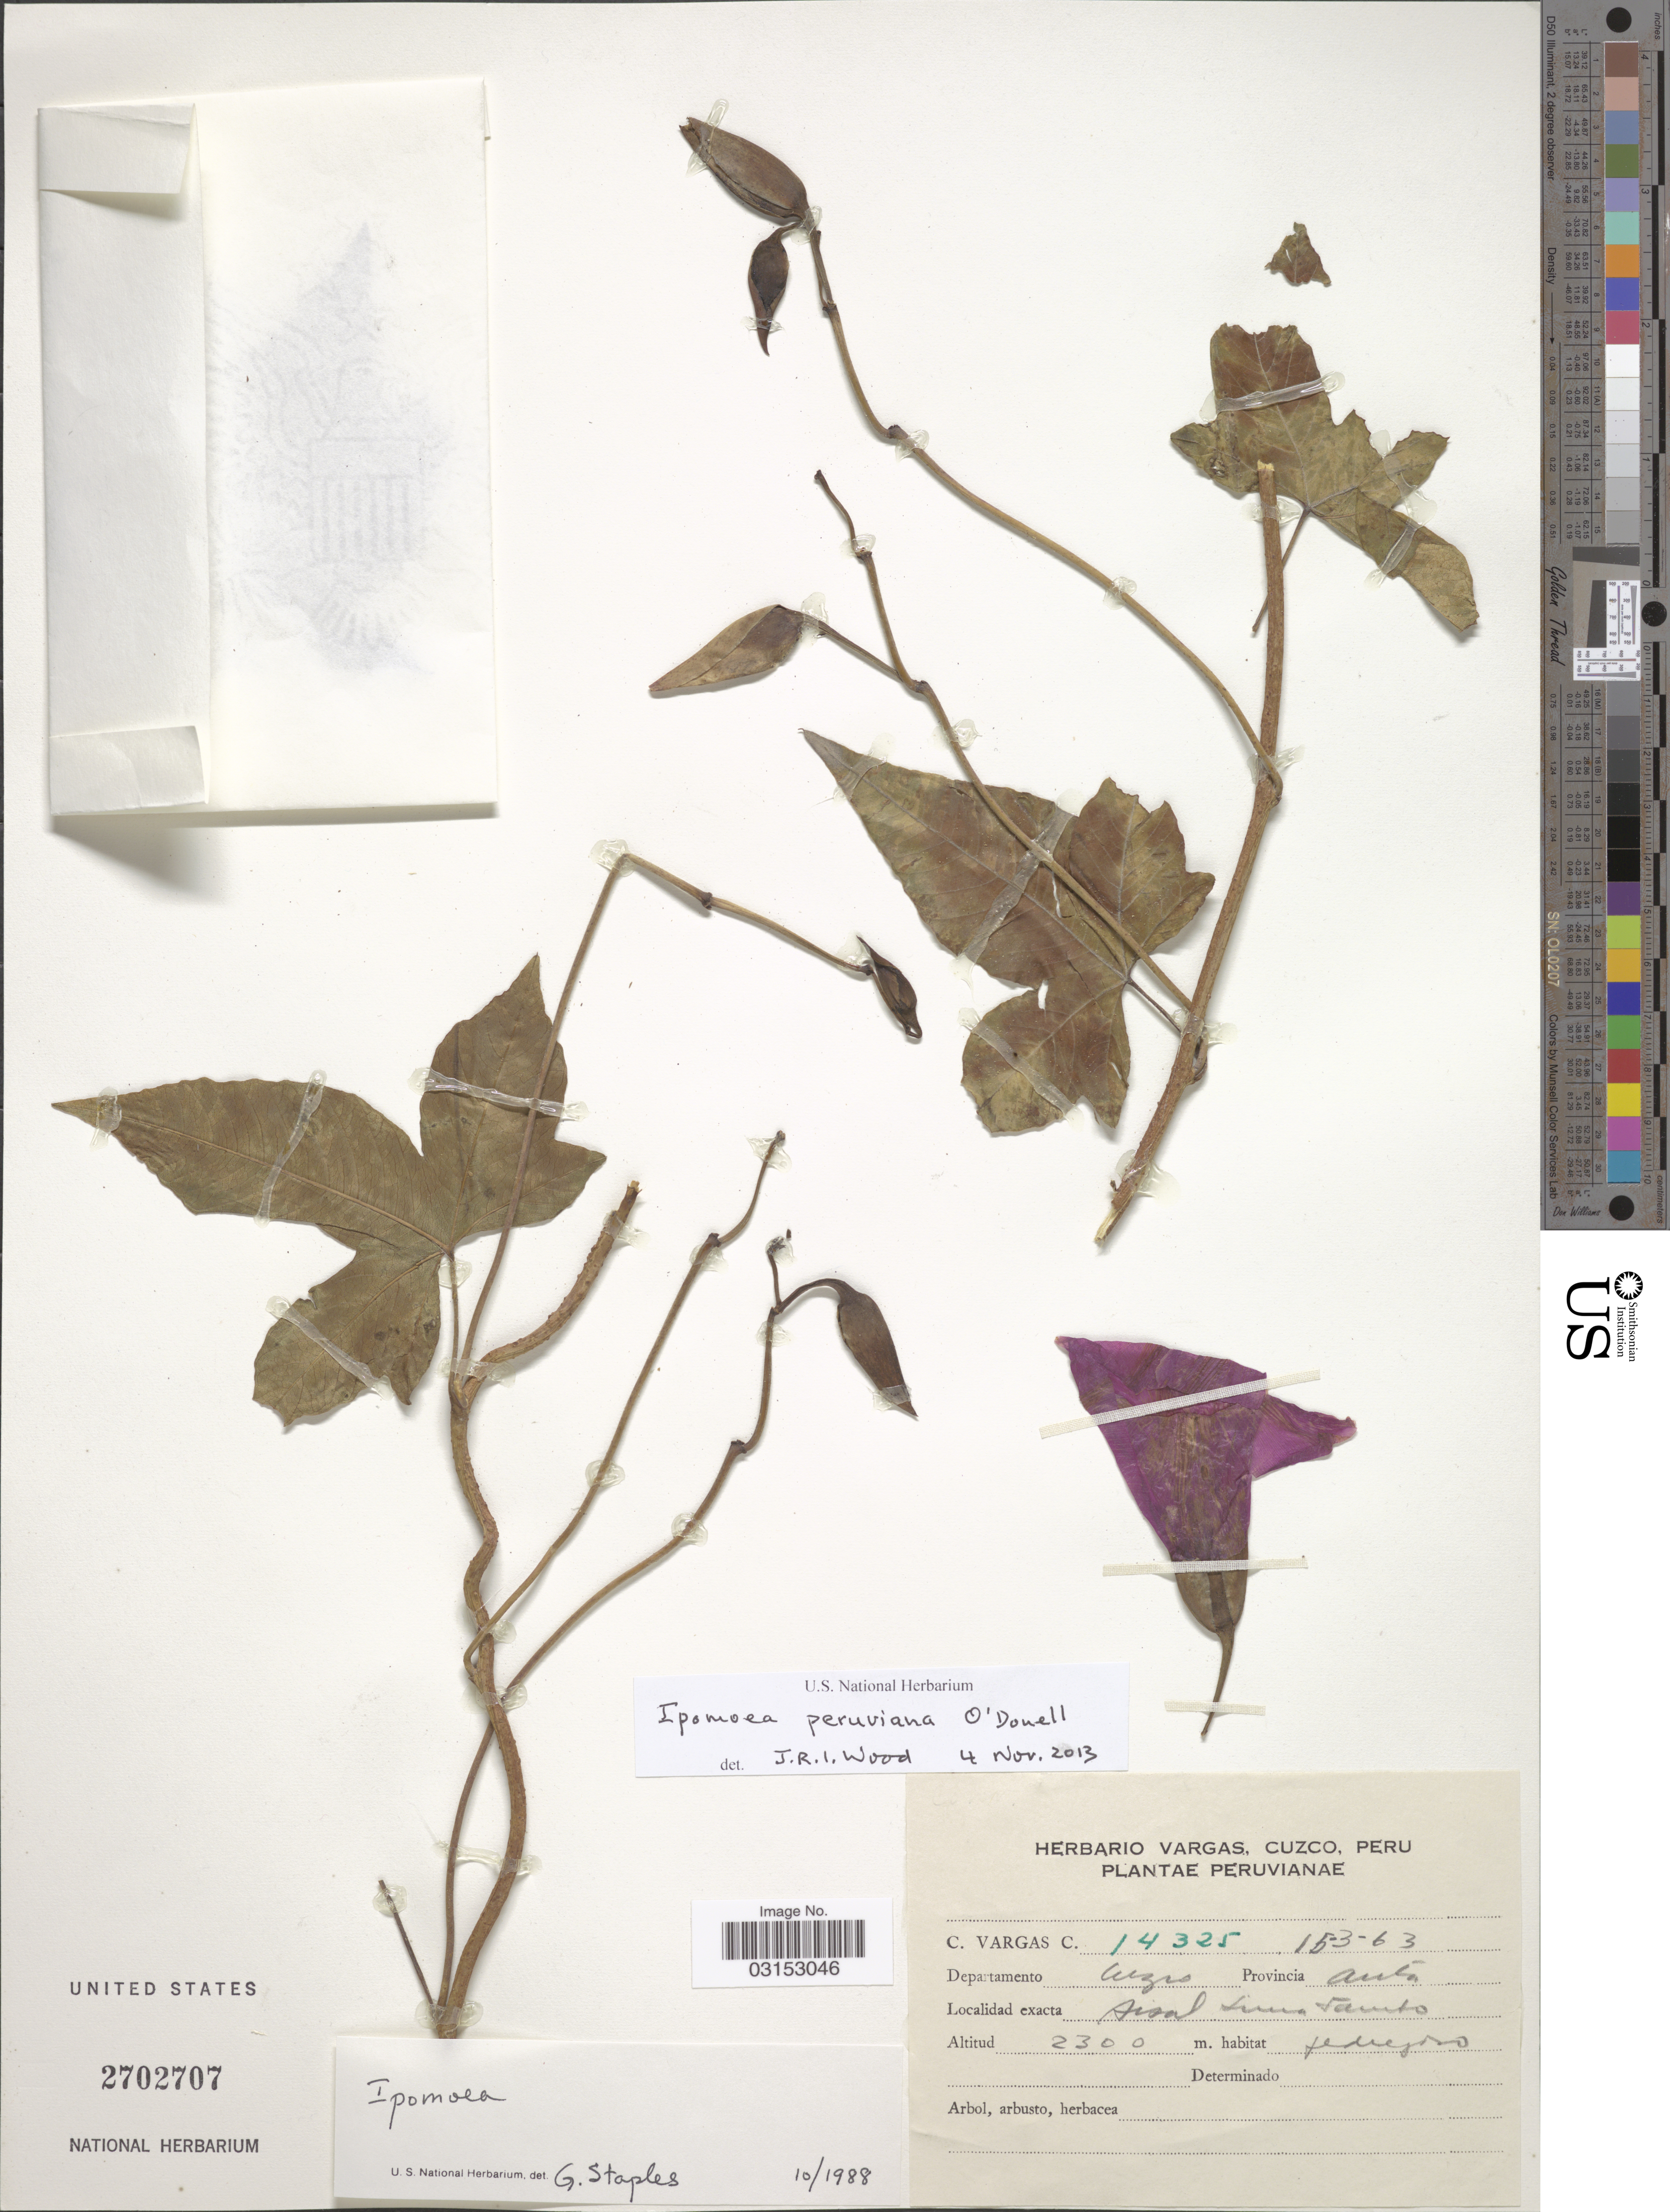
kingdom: Plantae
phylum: Tracheophyta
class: Magnoliopsida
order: Solanales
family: Convolvulaceae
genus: Ipomoea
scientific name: Ipomoea peruviana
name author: O'Donell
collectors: C. Vargas Calderón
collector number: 14325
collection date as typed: Transcribed d/m/y: 15/3/63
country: Peru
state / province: Cusco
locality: Sisal Limatambo, Provincia Anta, Departamento Cuzco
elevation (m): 2300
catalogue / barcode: US 2702707